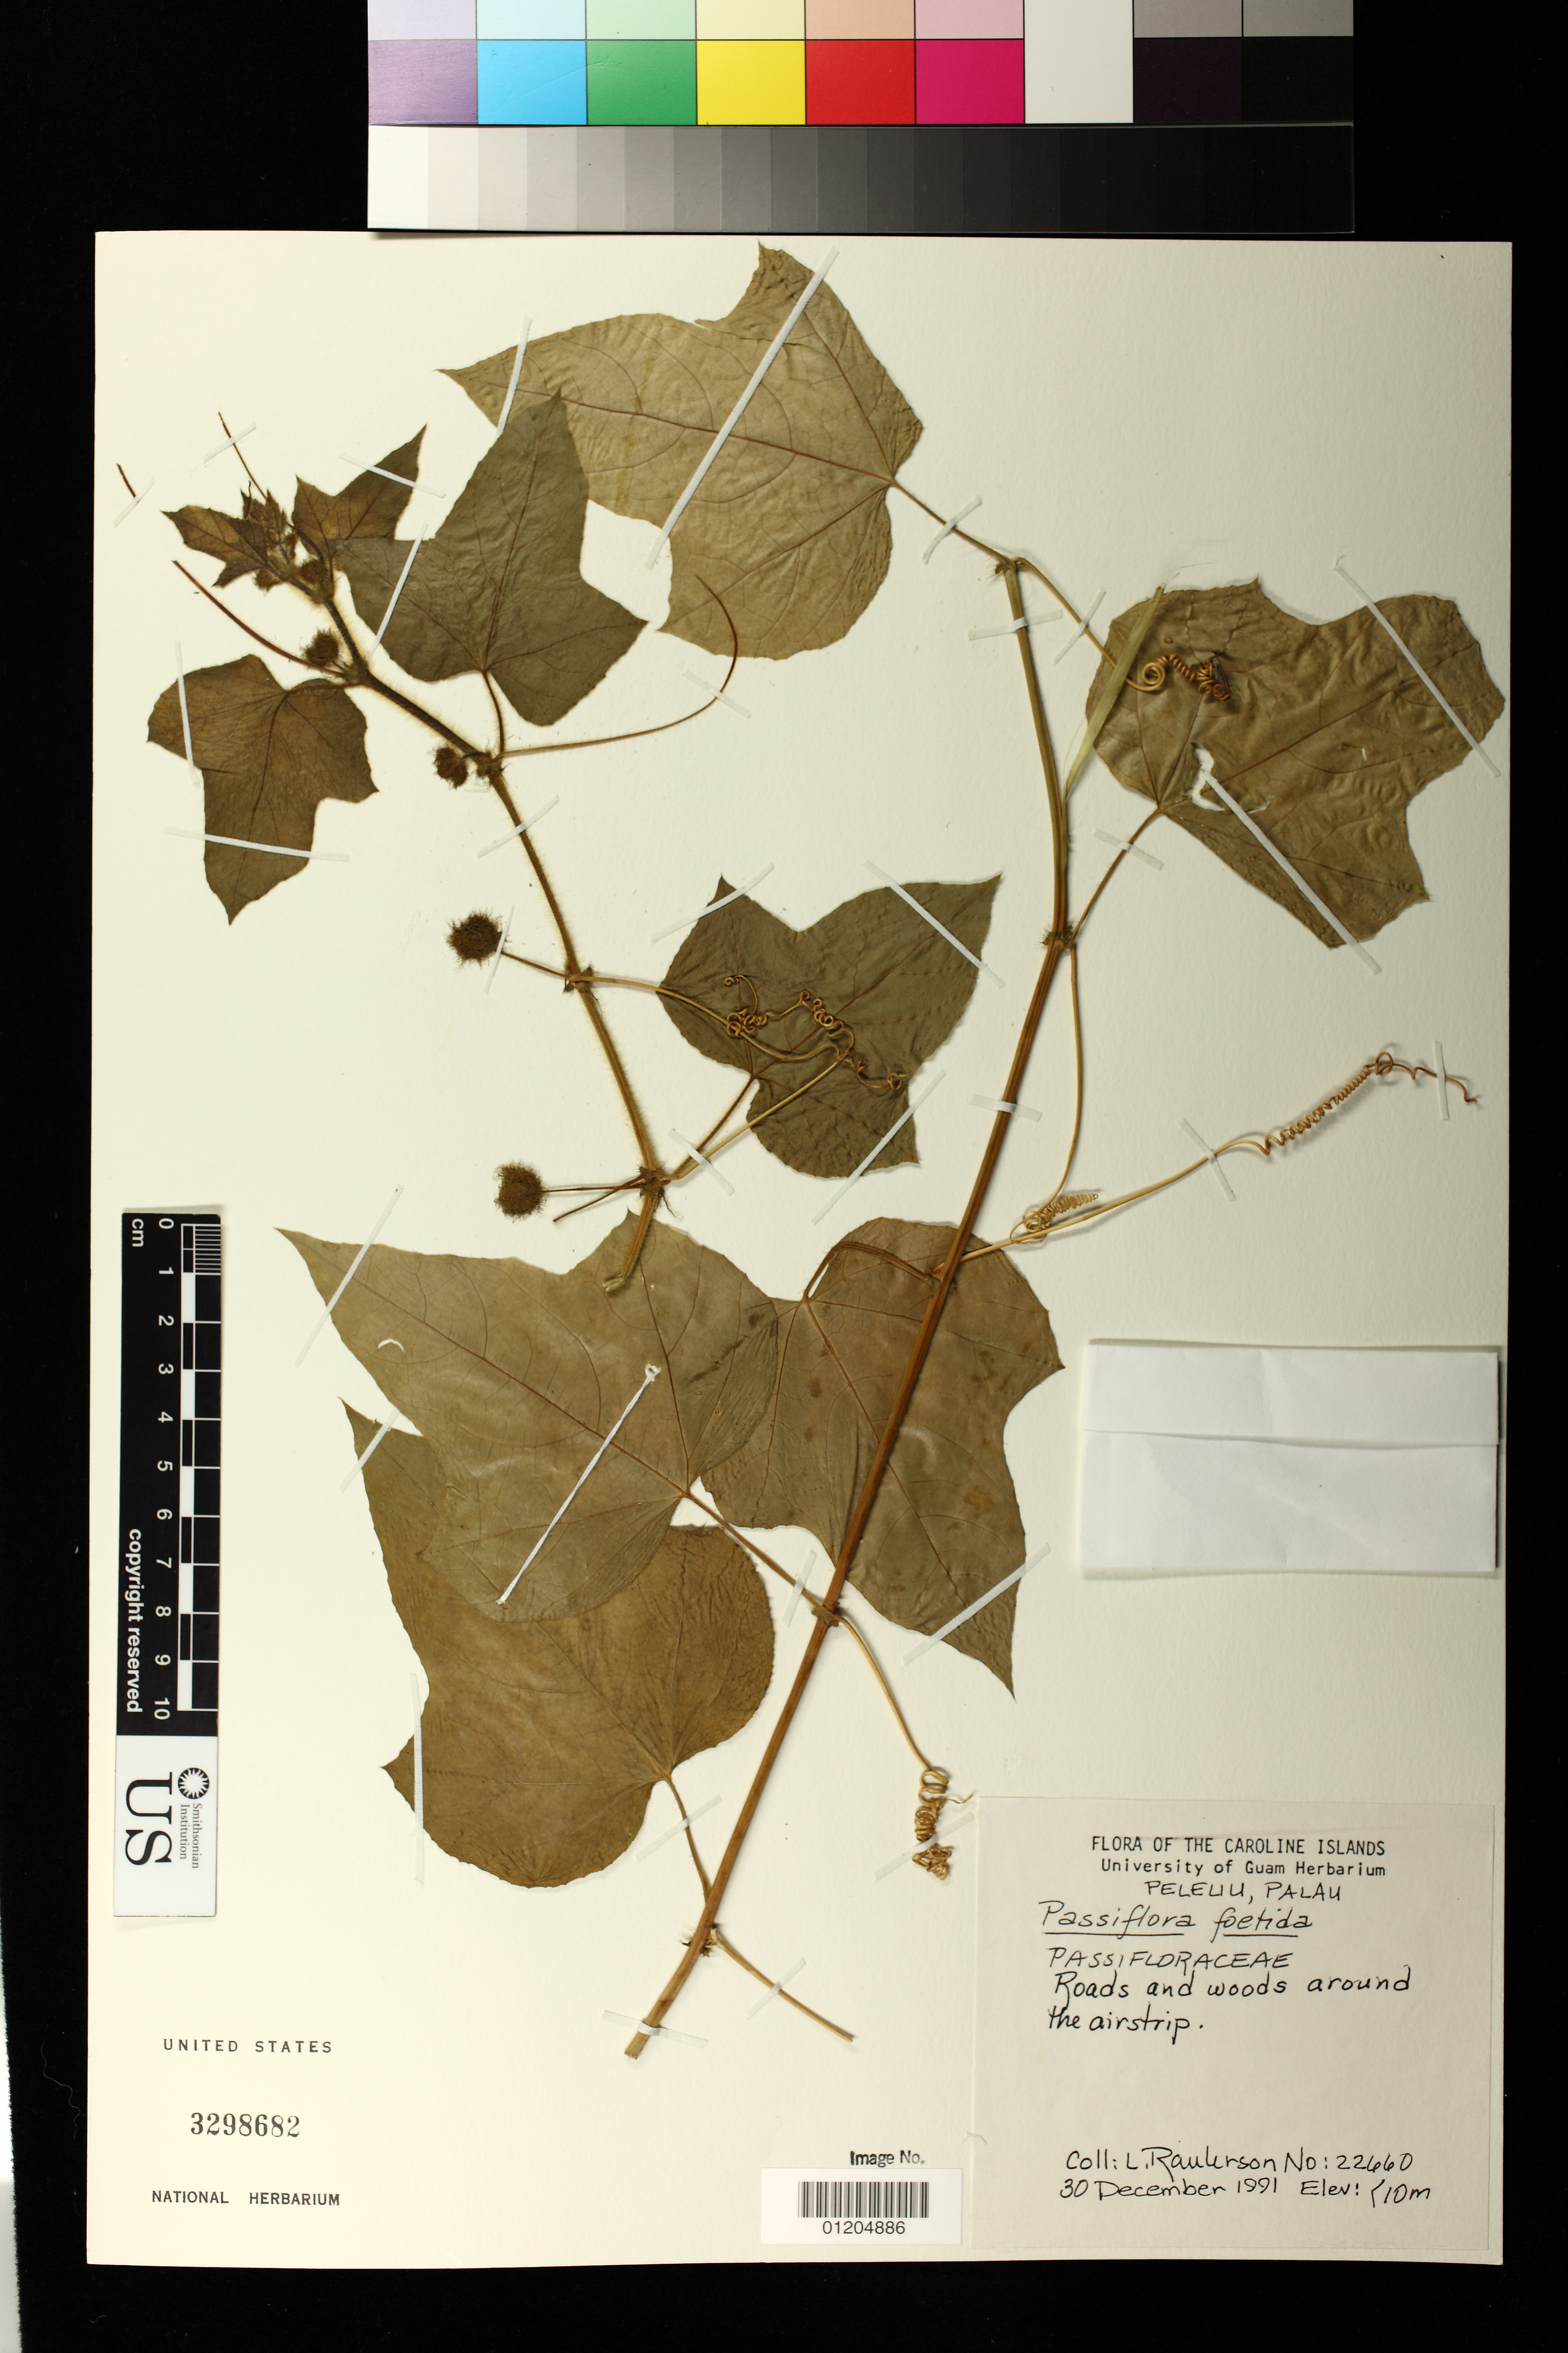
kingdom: Plantae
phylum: Tracheophyta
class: Magnoliopsida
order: Malpighiales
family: Passifloraceae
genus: Passiflora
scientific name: Passiflora foetida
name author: L.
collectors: L. Raulerson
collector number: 22660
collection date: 1991-12-30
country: Palau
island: Peleliu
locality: Peleliu, Roads and woods around the airstrip.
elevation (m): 0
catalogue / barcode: US 3298682